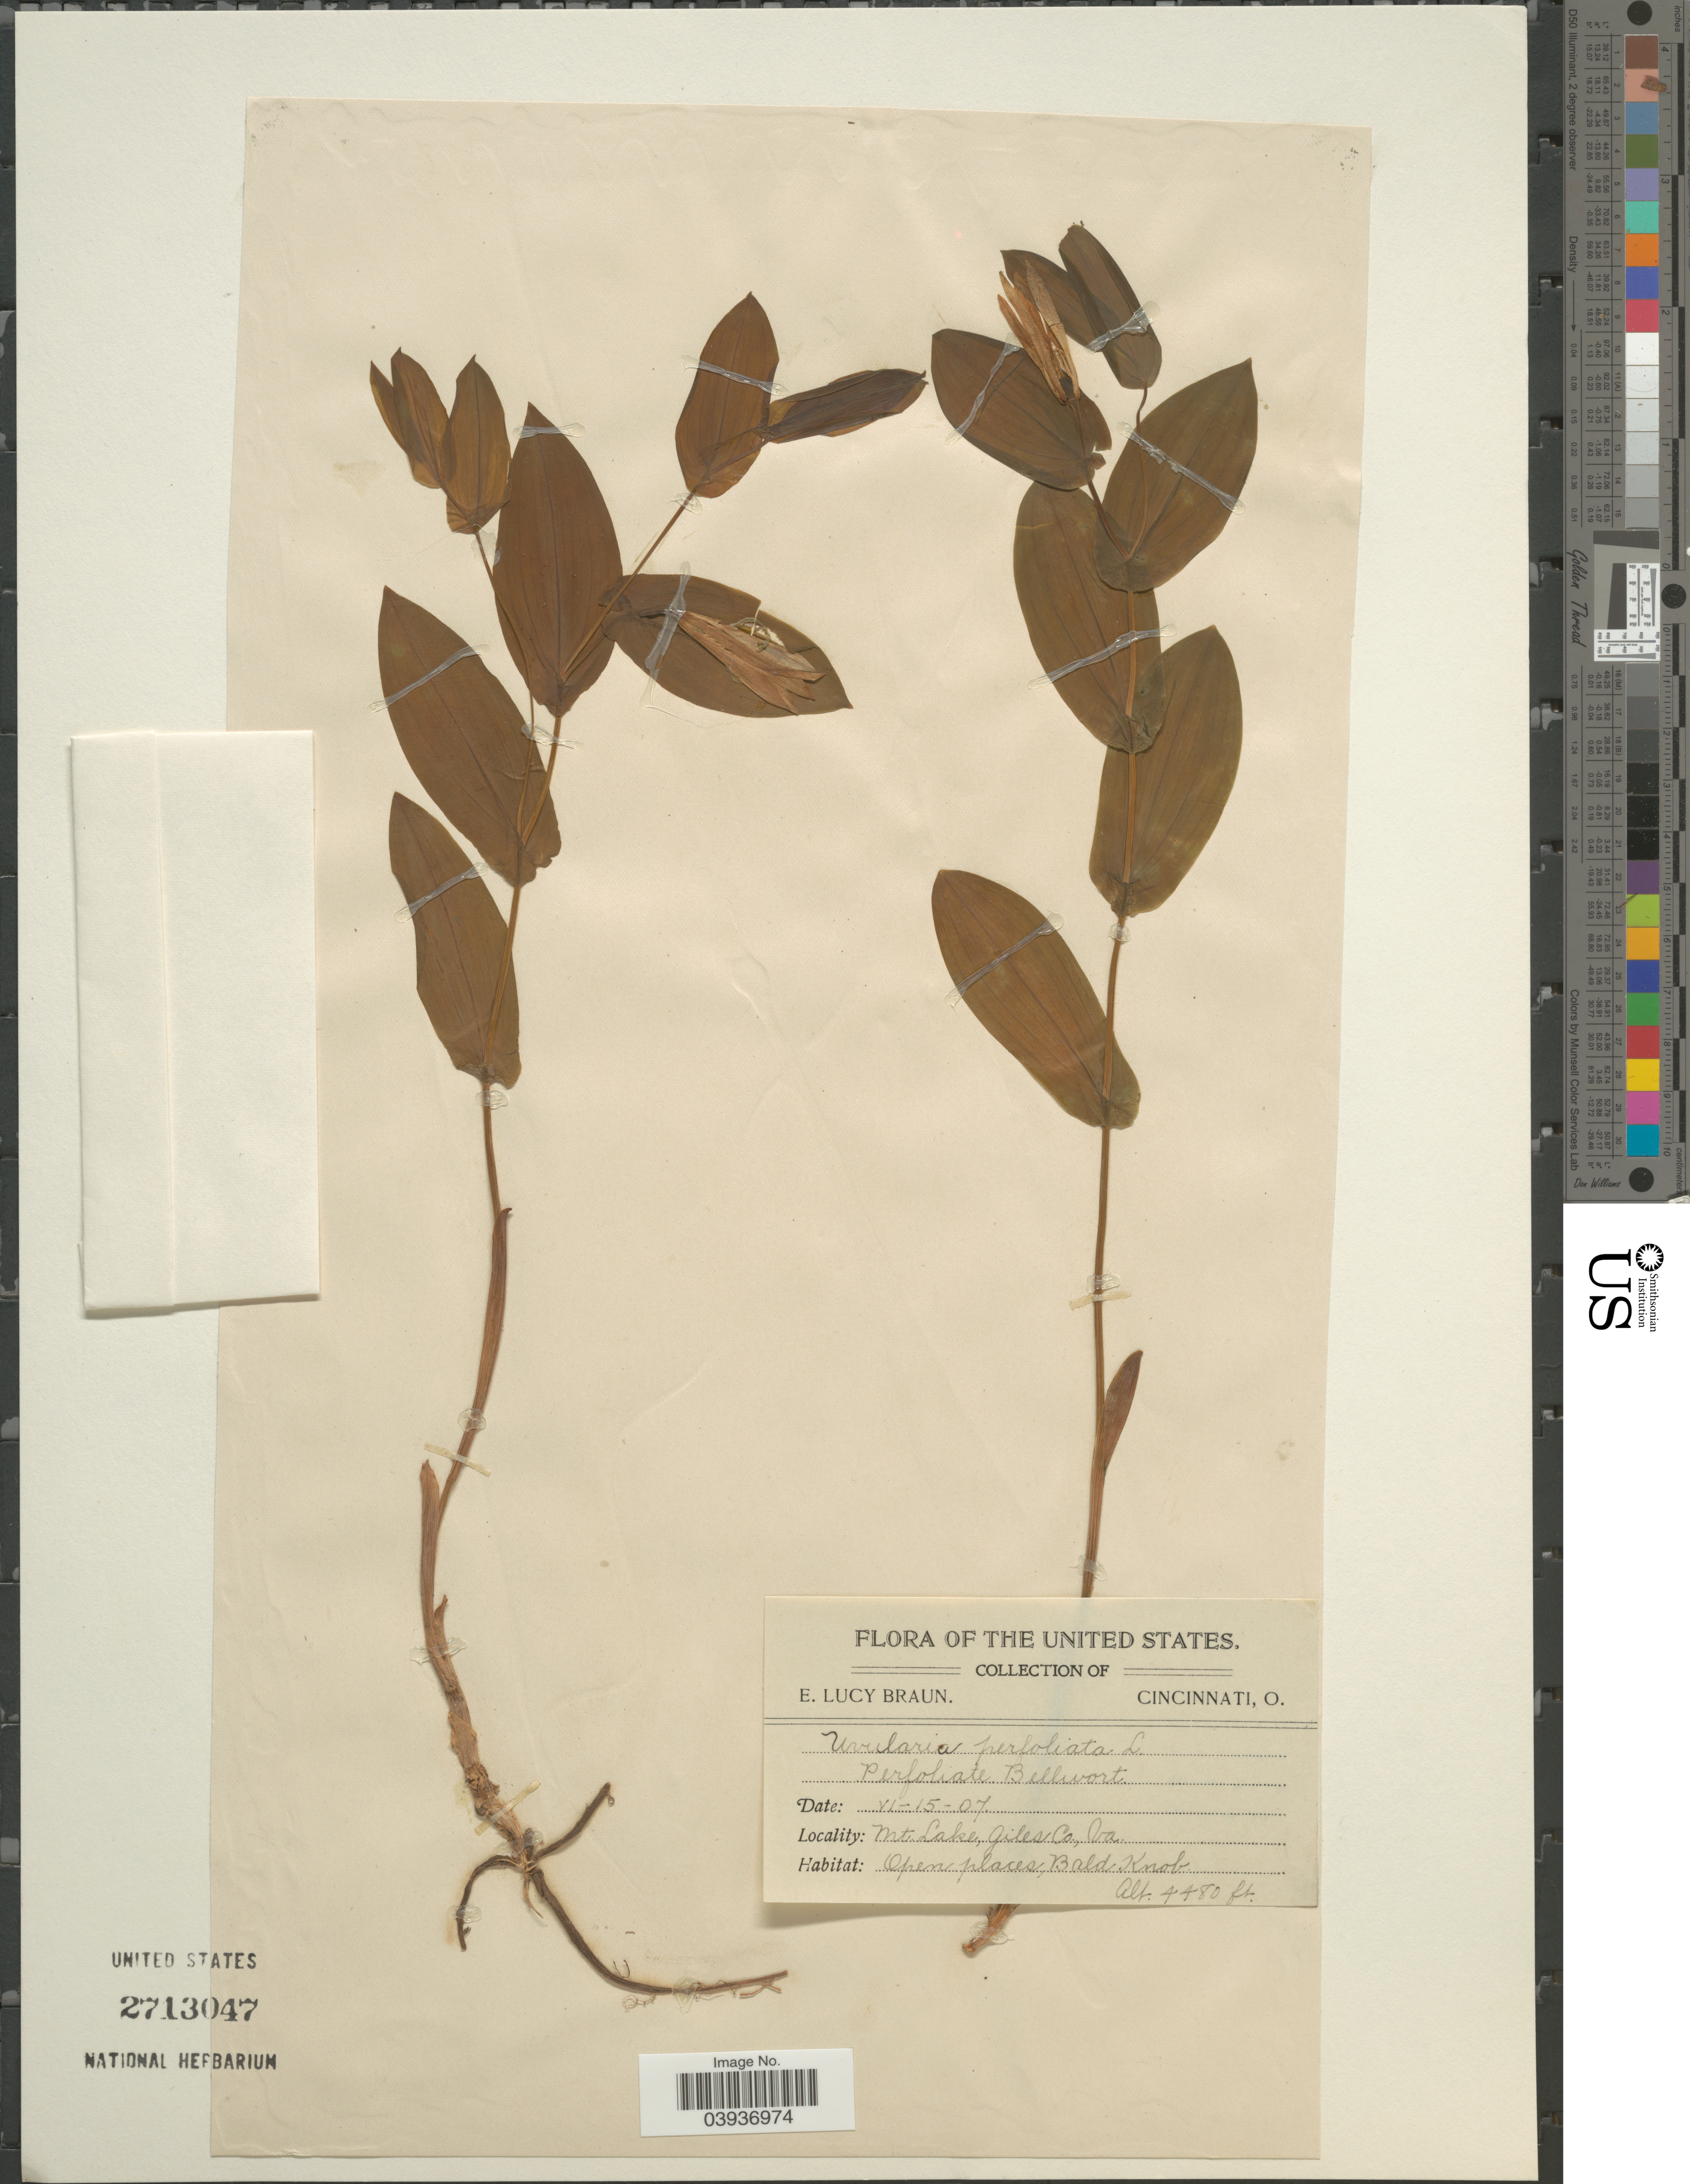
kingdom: Plantae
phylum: Tracheophyta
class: Liliopsida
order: Liliales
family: Colchicaceae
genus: Uvularia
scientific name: Uvularia perfoliata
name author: L.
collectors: E. L. Braun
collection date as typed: Transcribed d/m/y: 15/6/7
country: United States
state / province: Virginia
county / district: Giles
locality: Mt Lake, Giles Co.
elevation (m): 1366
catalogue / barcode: US 2713047